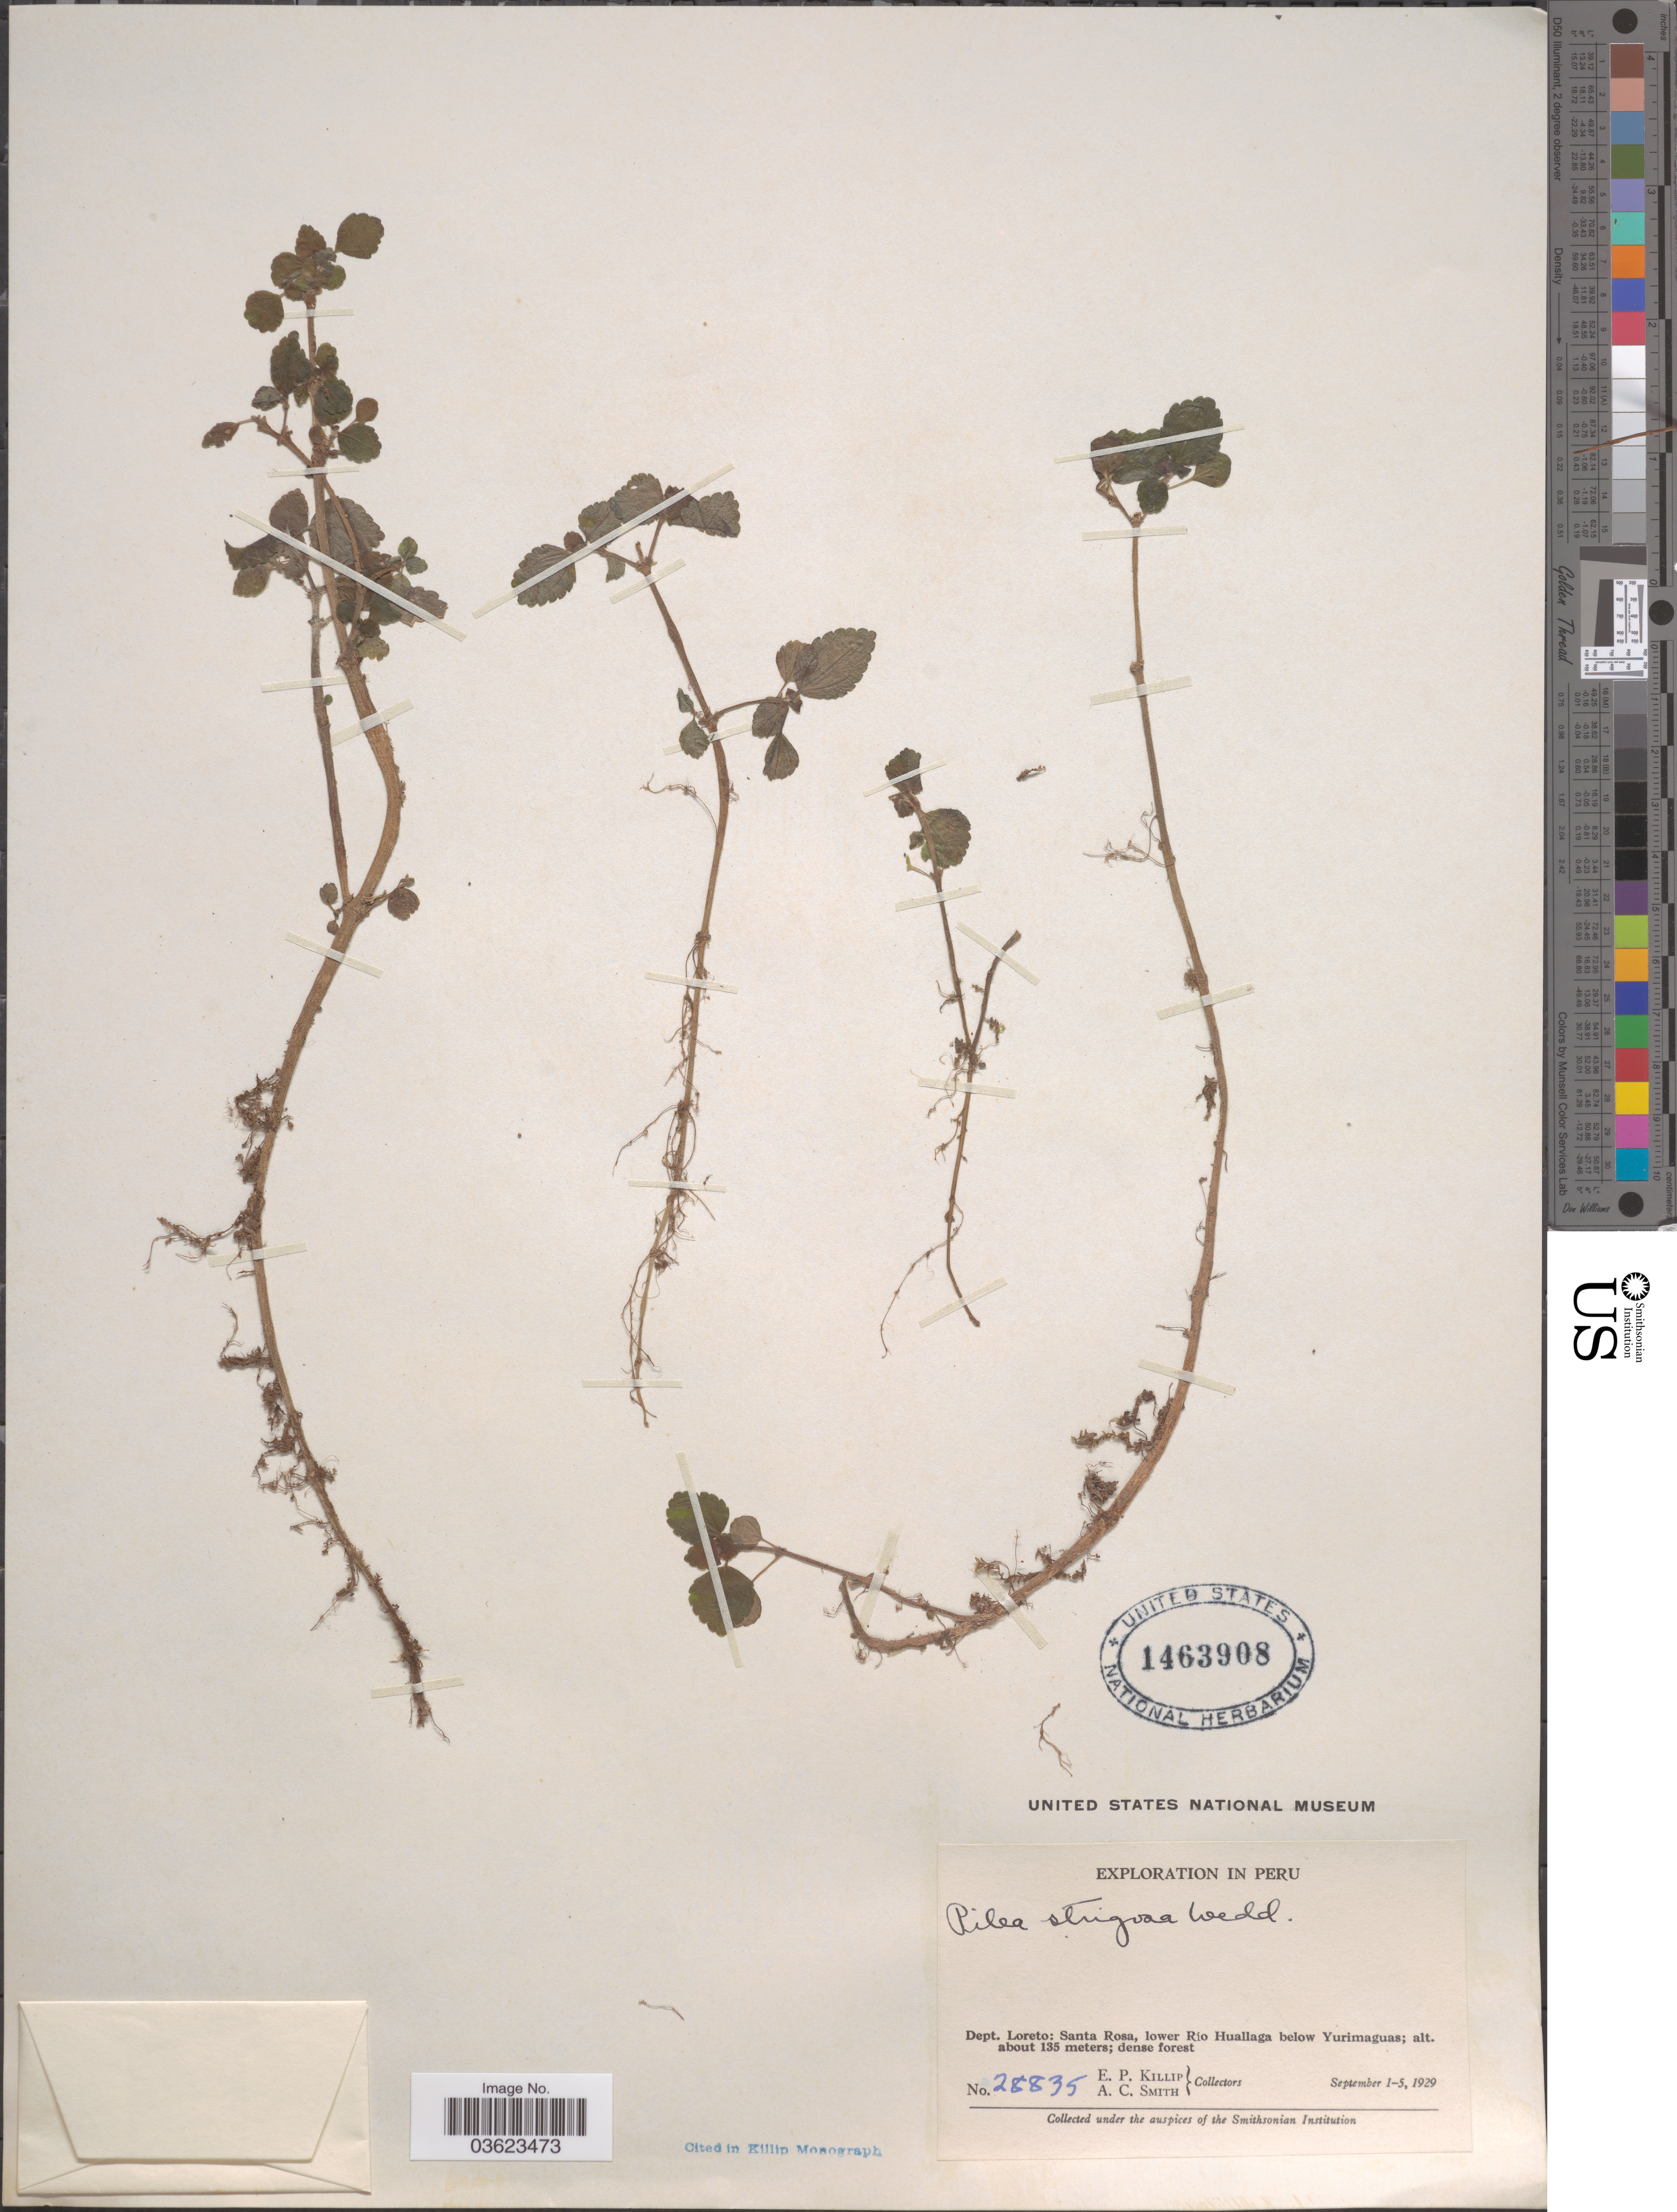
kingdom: Plantae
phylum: Tracheophyta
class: Magnoliopsida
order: Rosales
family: Urticaceae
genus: Pilea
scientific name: Pilea strigosa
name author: Wedd.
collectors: E. P. Killip & A. C. Smith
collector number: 28835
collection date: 1929-09-01/1929-09-05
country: Peru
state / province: Loreto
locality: Dept. Loreto: Santa Rosa, lower Río Huallaga below Yurimaguas.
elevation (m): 135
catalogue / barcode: US 1463908